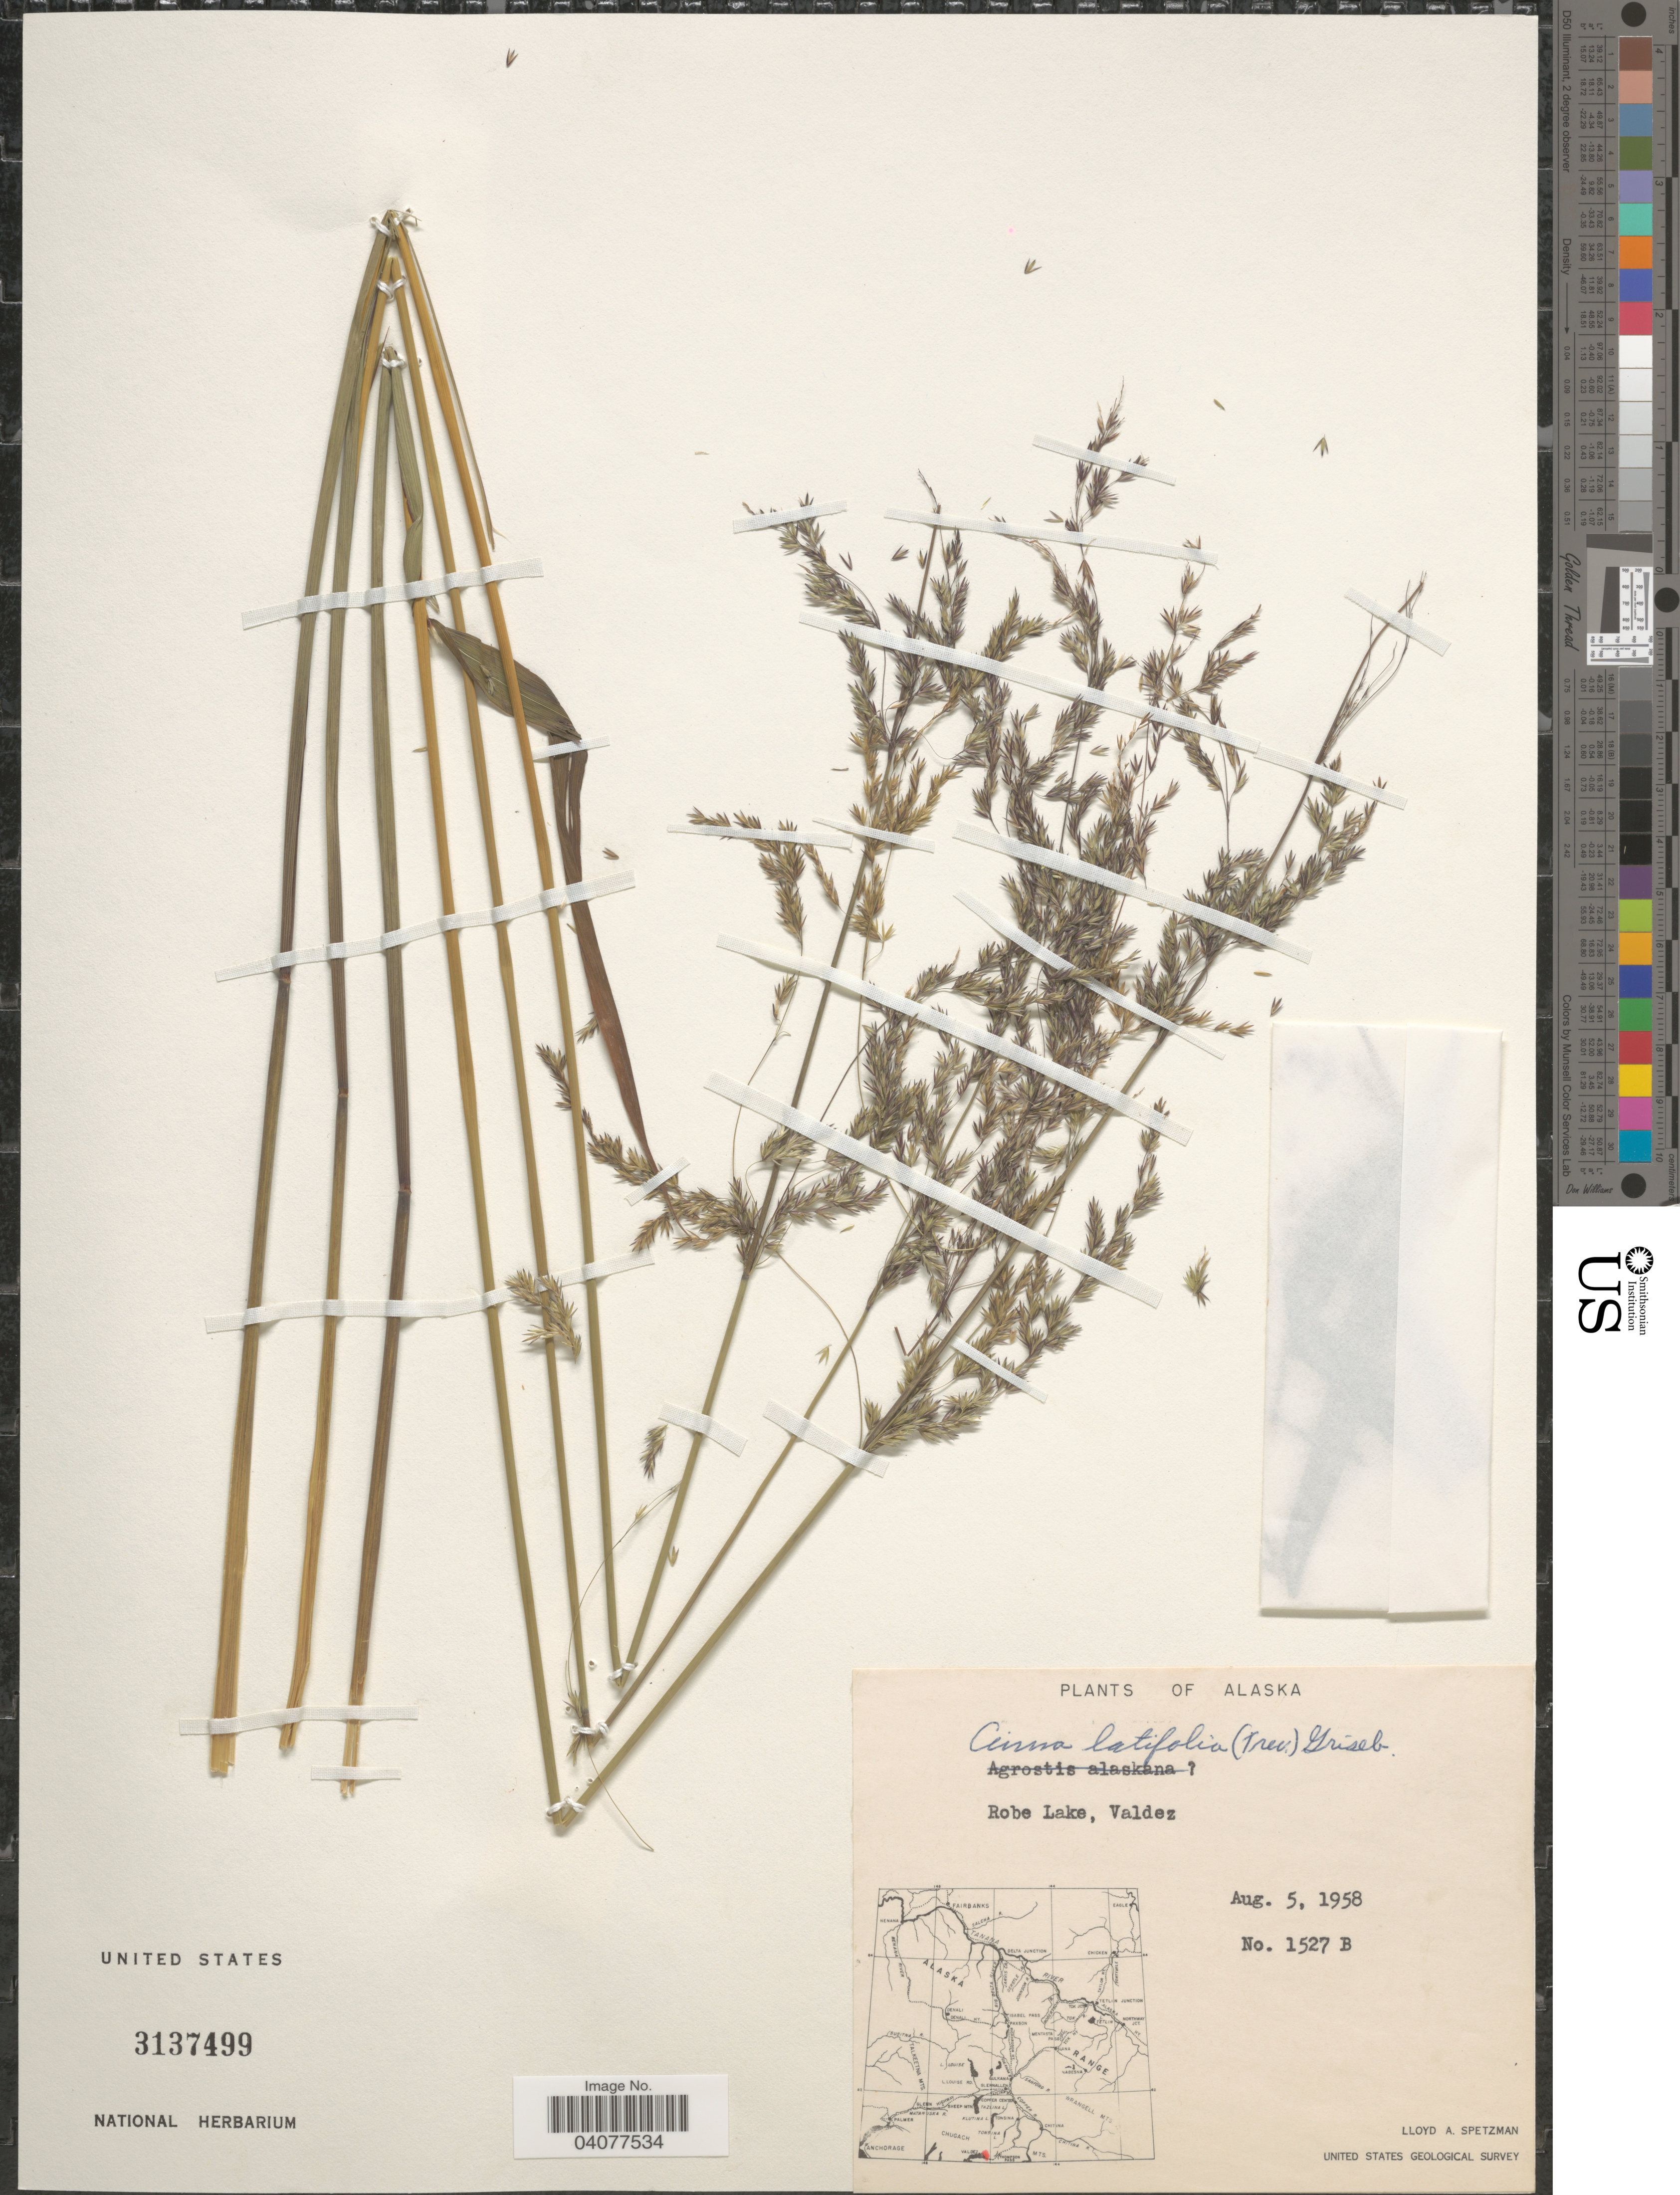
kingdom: Plantae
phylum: Tracheophyta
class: Liliopsida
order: Poales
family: Poaceae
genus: Cinna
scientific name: Cinna latifolia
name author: (Trevir. ex Goeppert) Griseb.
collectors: L. Spetzman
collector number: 1527B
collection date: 1958-08-05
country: United States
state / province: Alaska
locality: Robe Lake, Valdez.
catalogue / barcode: US 3137499